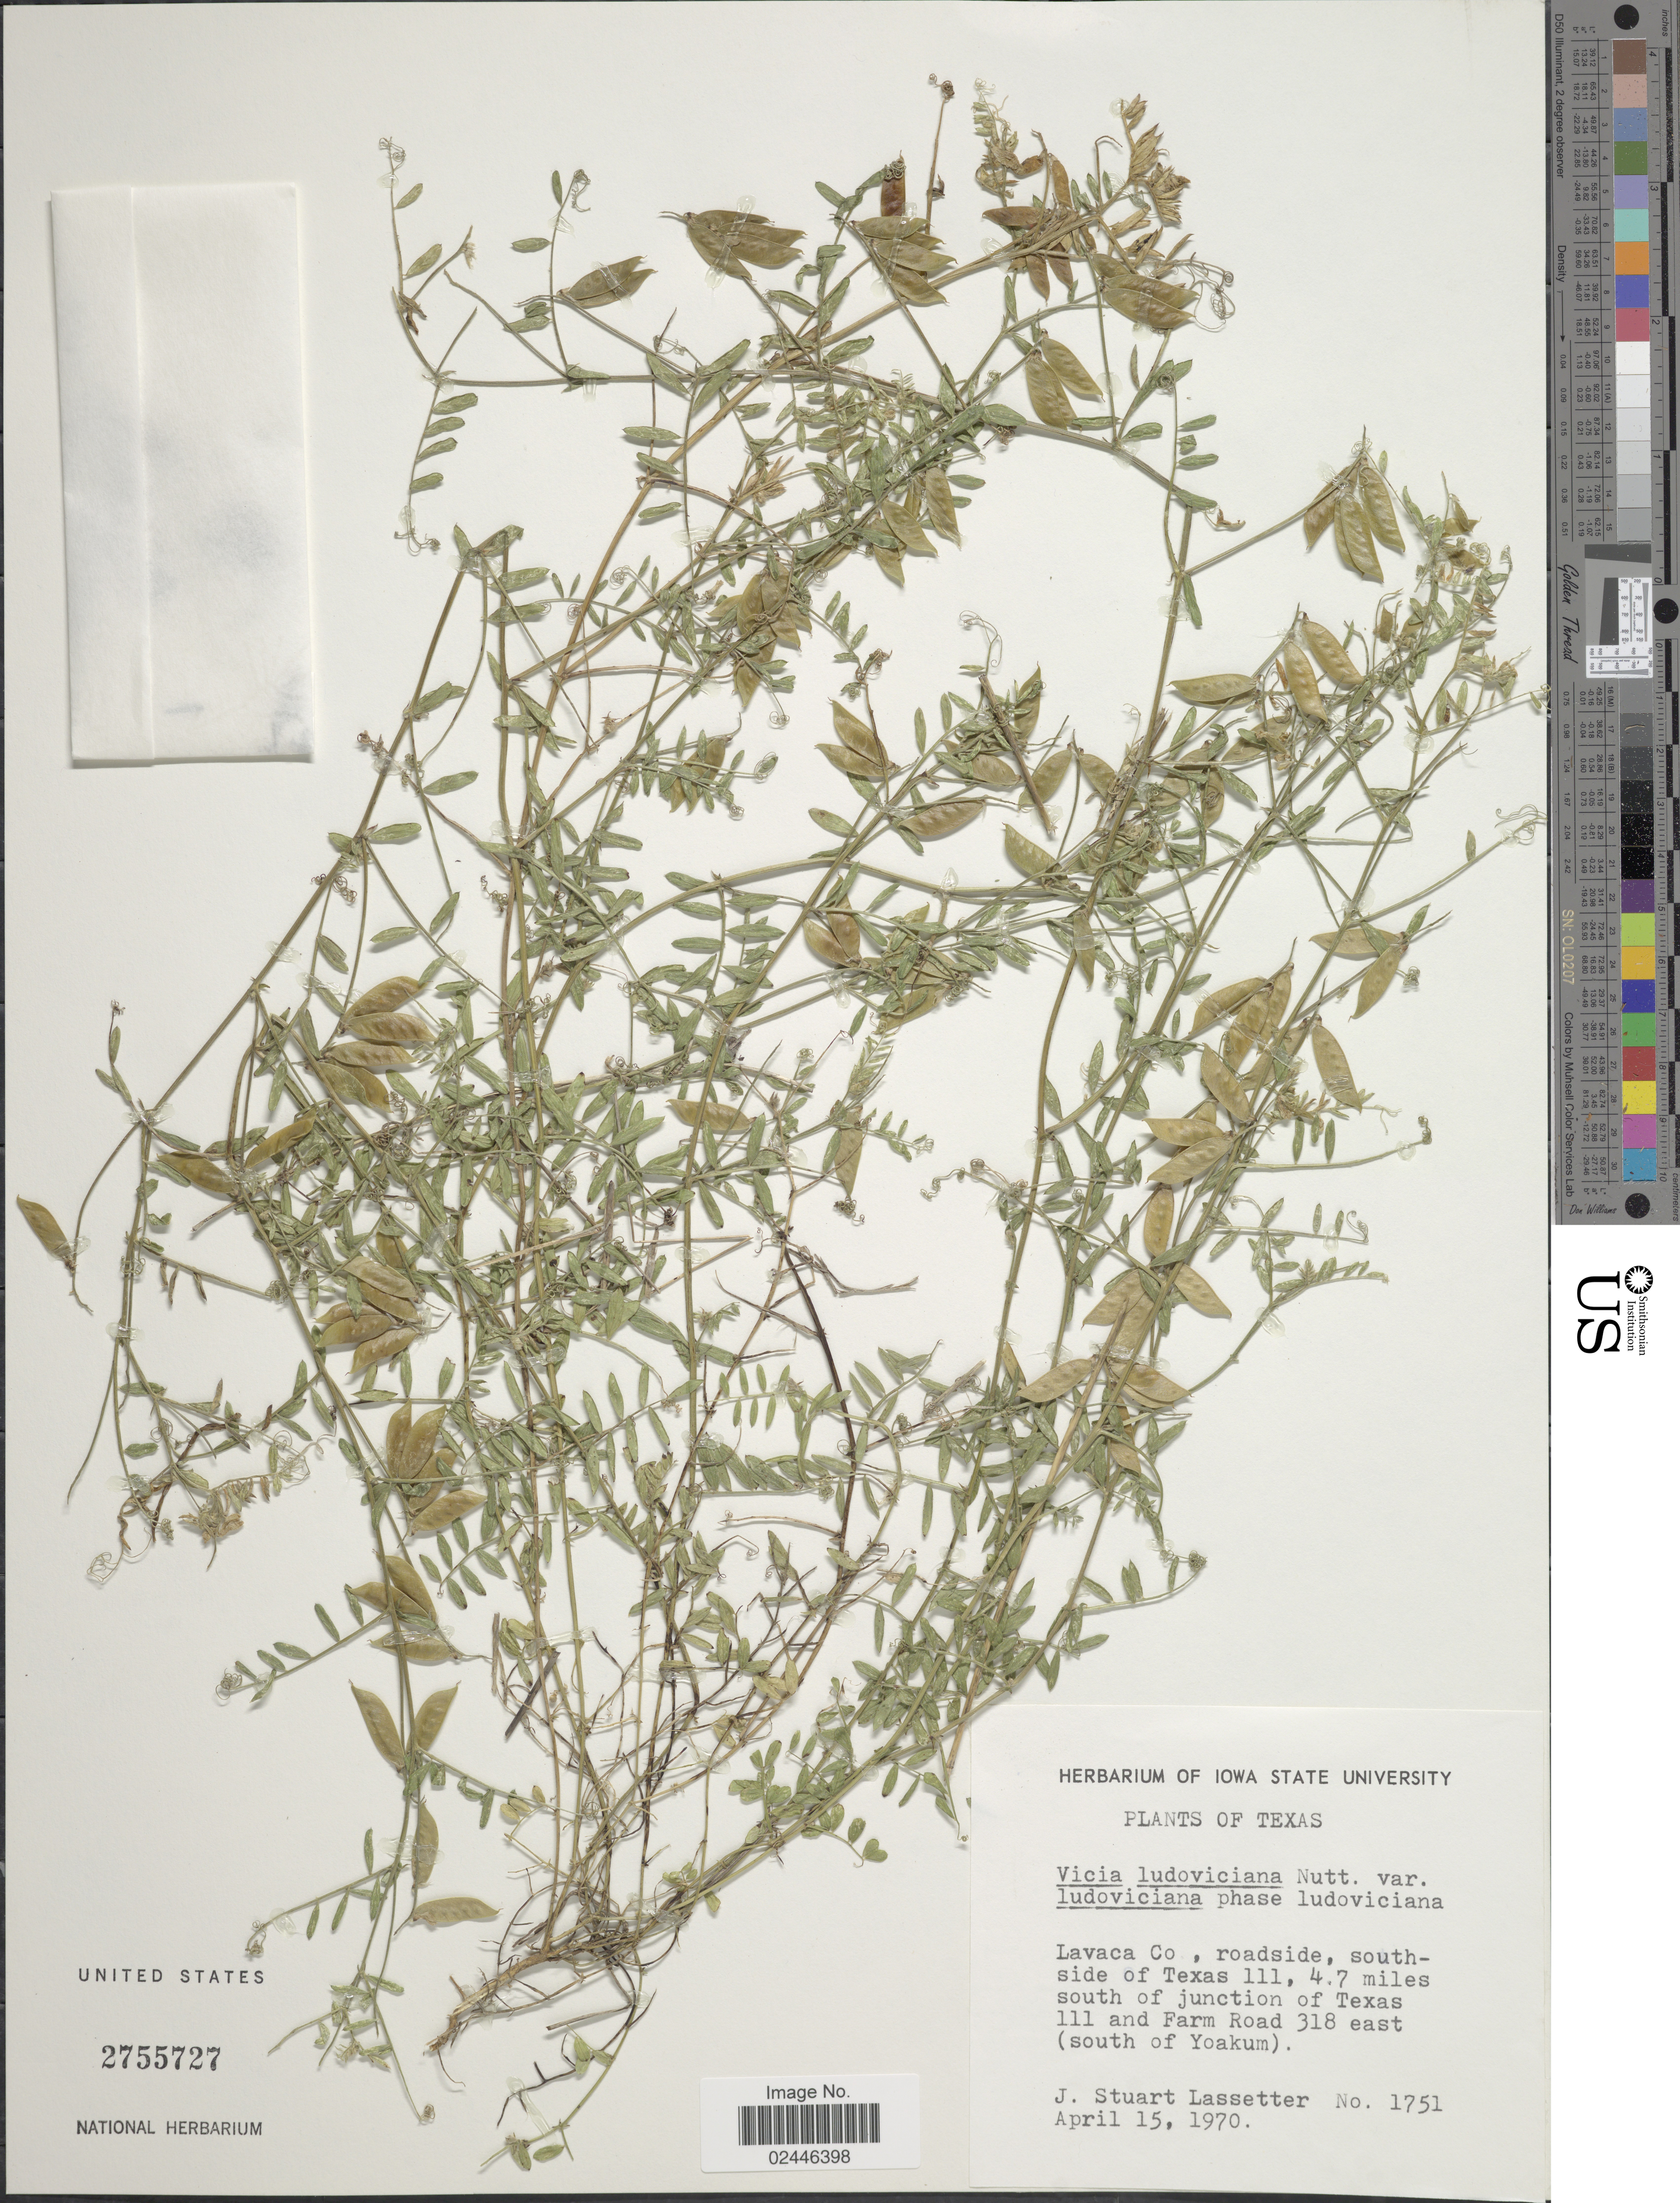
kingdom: Plantae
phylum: Tracheophyta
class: Magnoliopsida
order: Fabales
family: Fabaceae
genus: Vicia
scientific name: Vicia ludoviciana var. ludoviciana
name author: Nutt. ex Torr. & A. Gray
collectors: J. Lassetter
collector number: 1751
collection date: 1970-04-15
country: United States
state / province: Texas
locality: Lavaca Co, roadside, south-side of texas 111, 4.7 miles south of junction of Texas 111 and Farm Road 318 east (south of Yoakum)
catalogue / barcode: US 2755727